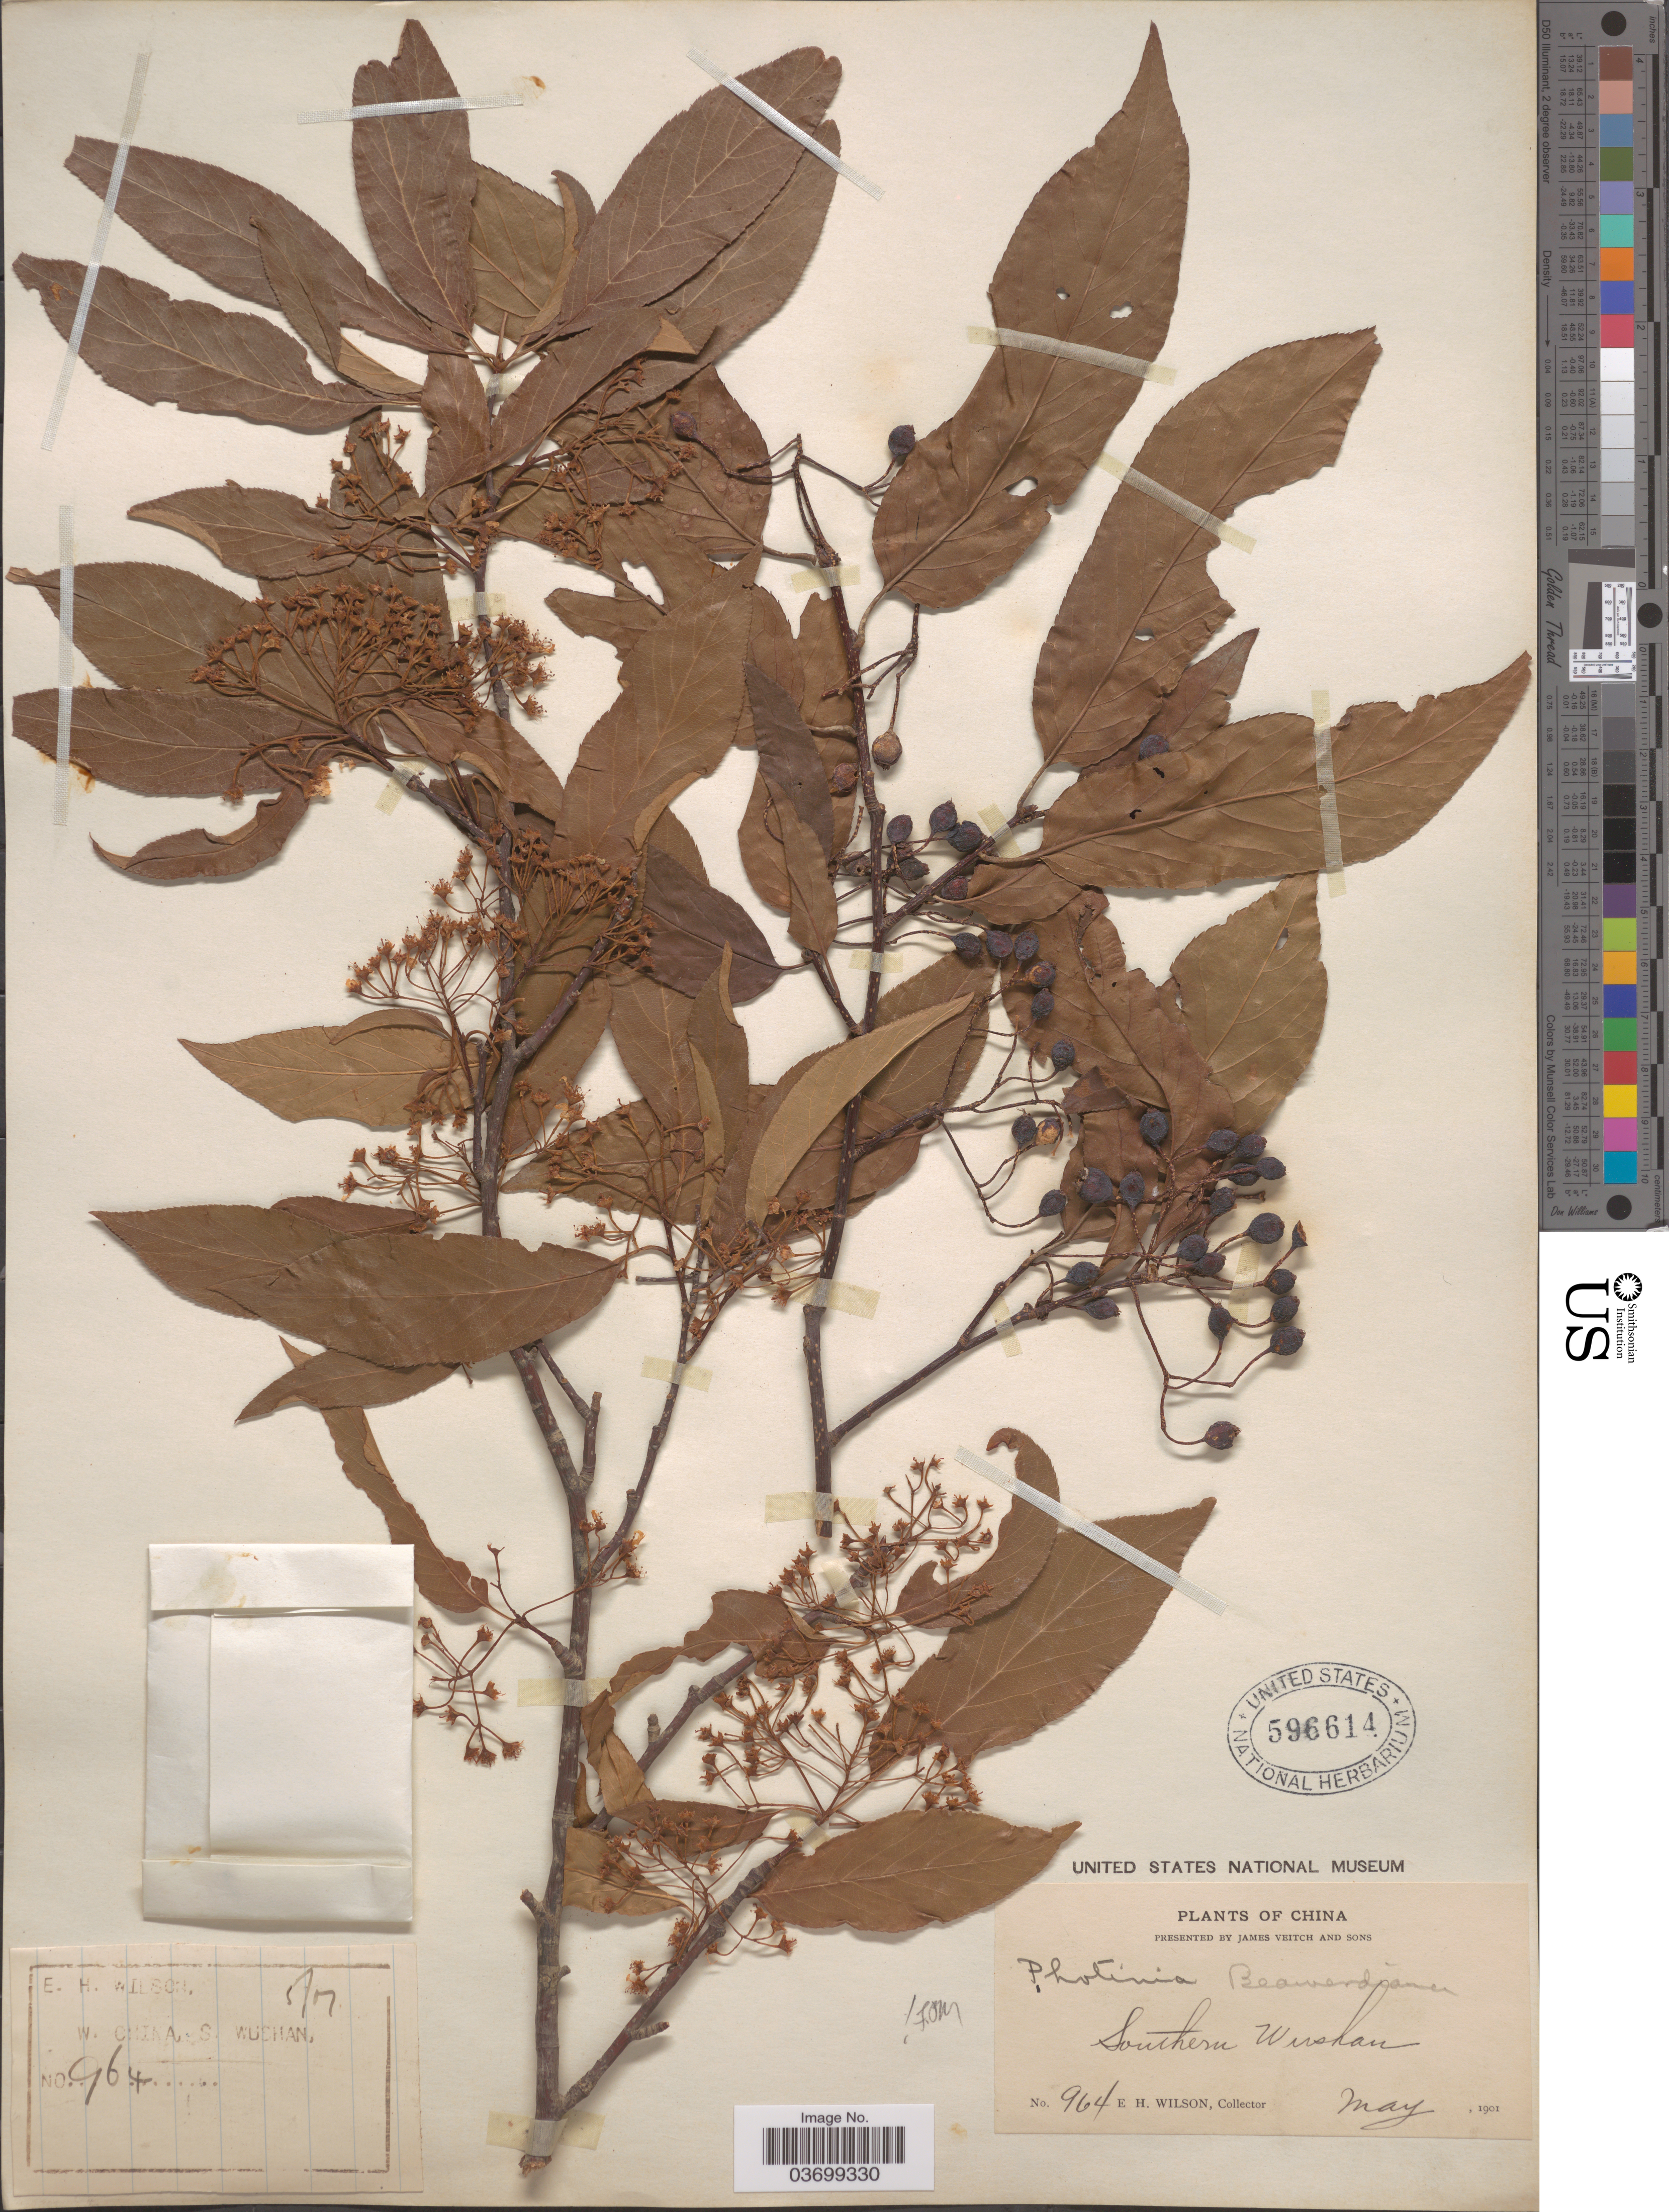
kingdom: Plantae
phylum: Tracheophyta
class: Magnoliopsida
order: Rosales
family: Rosaceae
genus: Photinia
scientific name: Photinia beauverdiana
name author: C.K. Schneid.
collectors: E. Wilson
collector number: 964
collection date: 1901-05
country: China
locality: W. China, Southern Wushan.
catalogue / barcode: US 596614